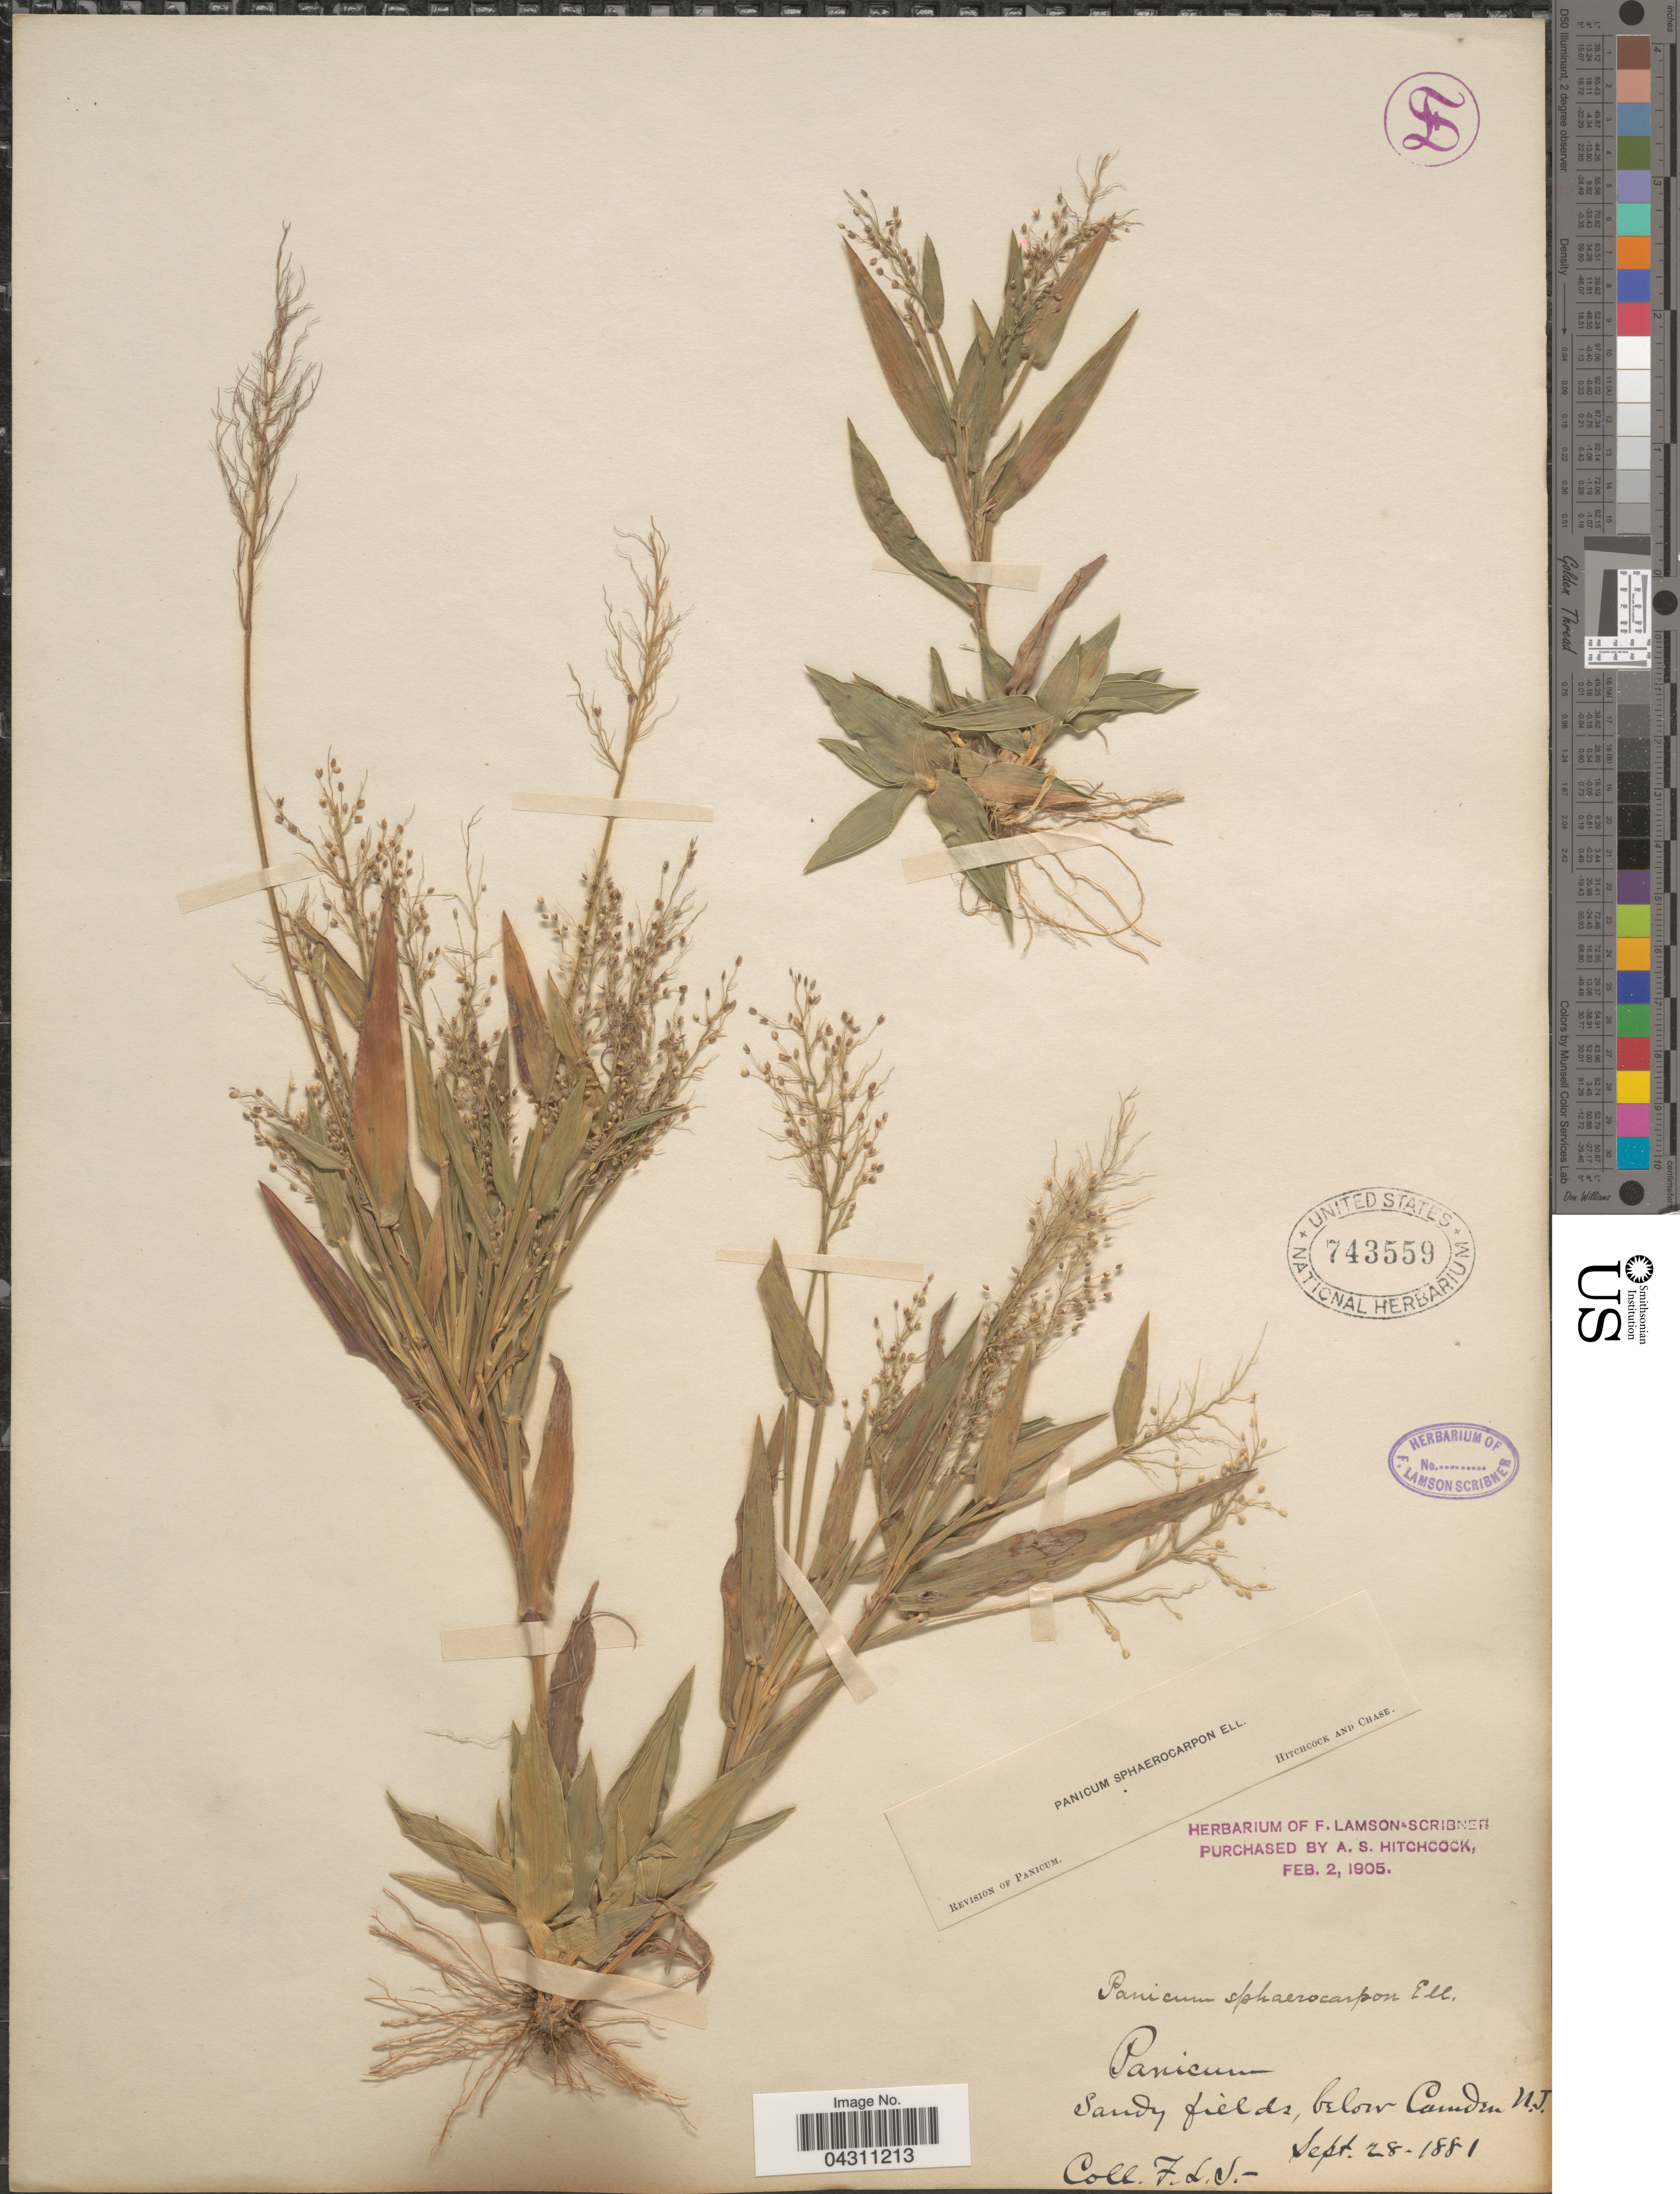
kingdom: Plantae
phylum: Tracheophyta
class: Liliopsida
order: Poales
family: Poaceae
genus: Dichanthelium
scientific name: Dichanthelium sphaerocarpon var. sphaerocarpon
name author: (Elliott) Gould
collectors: F. Lamson-Scribner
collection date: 1881-09-28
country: United States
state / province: New Jersey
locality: Sandy field, below Camden.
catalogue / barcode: US 743559